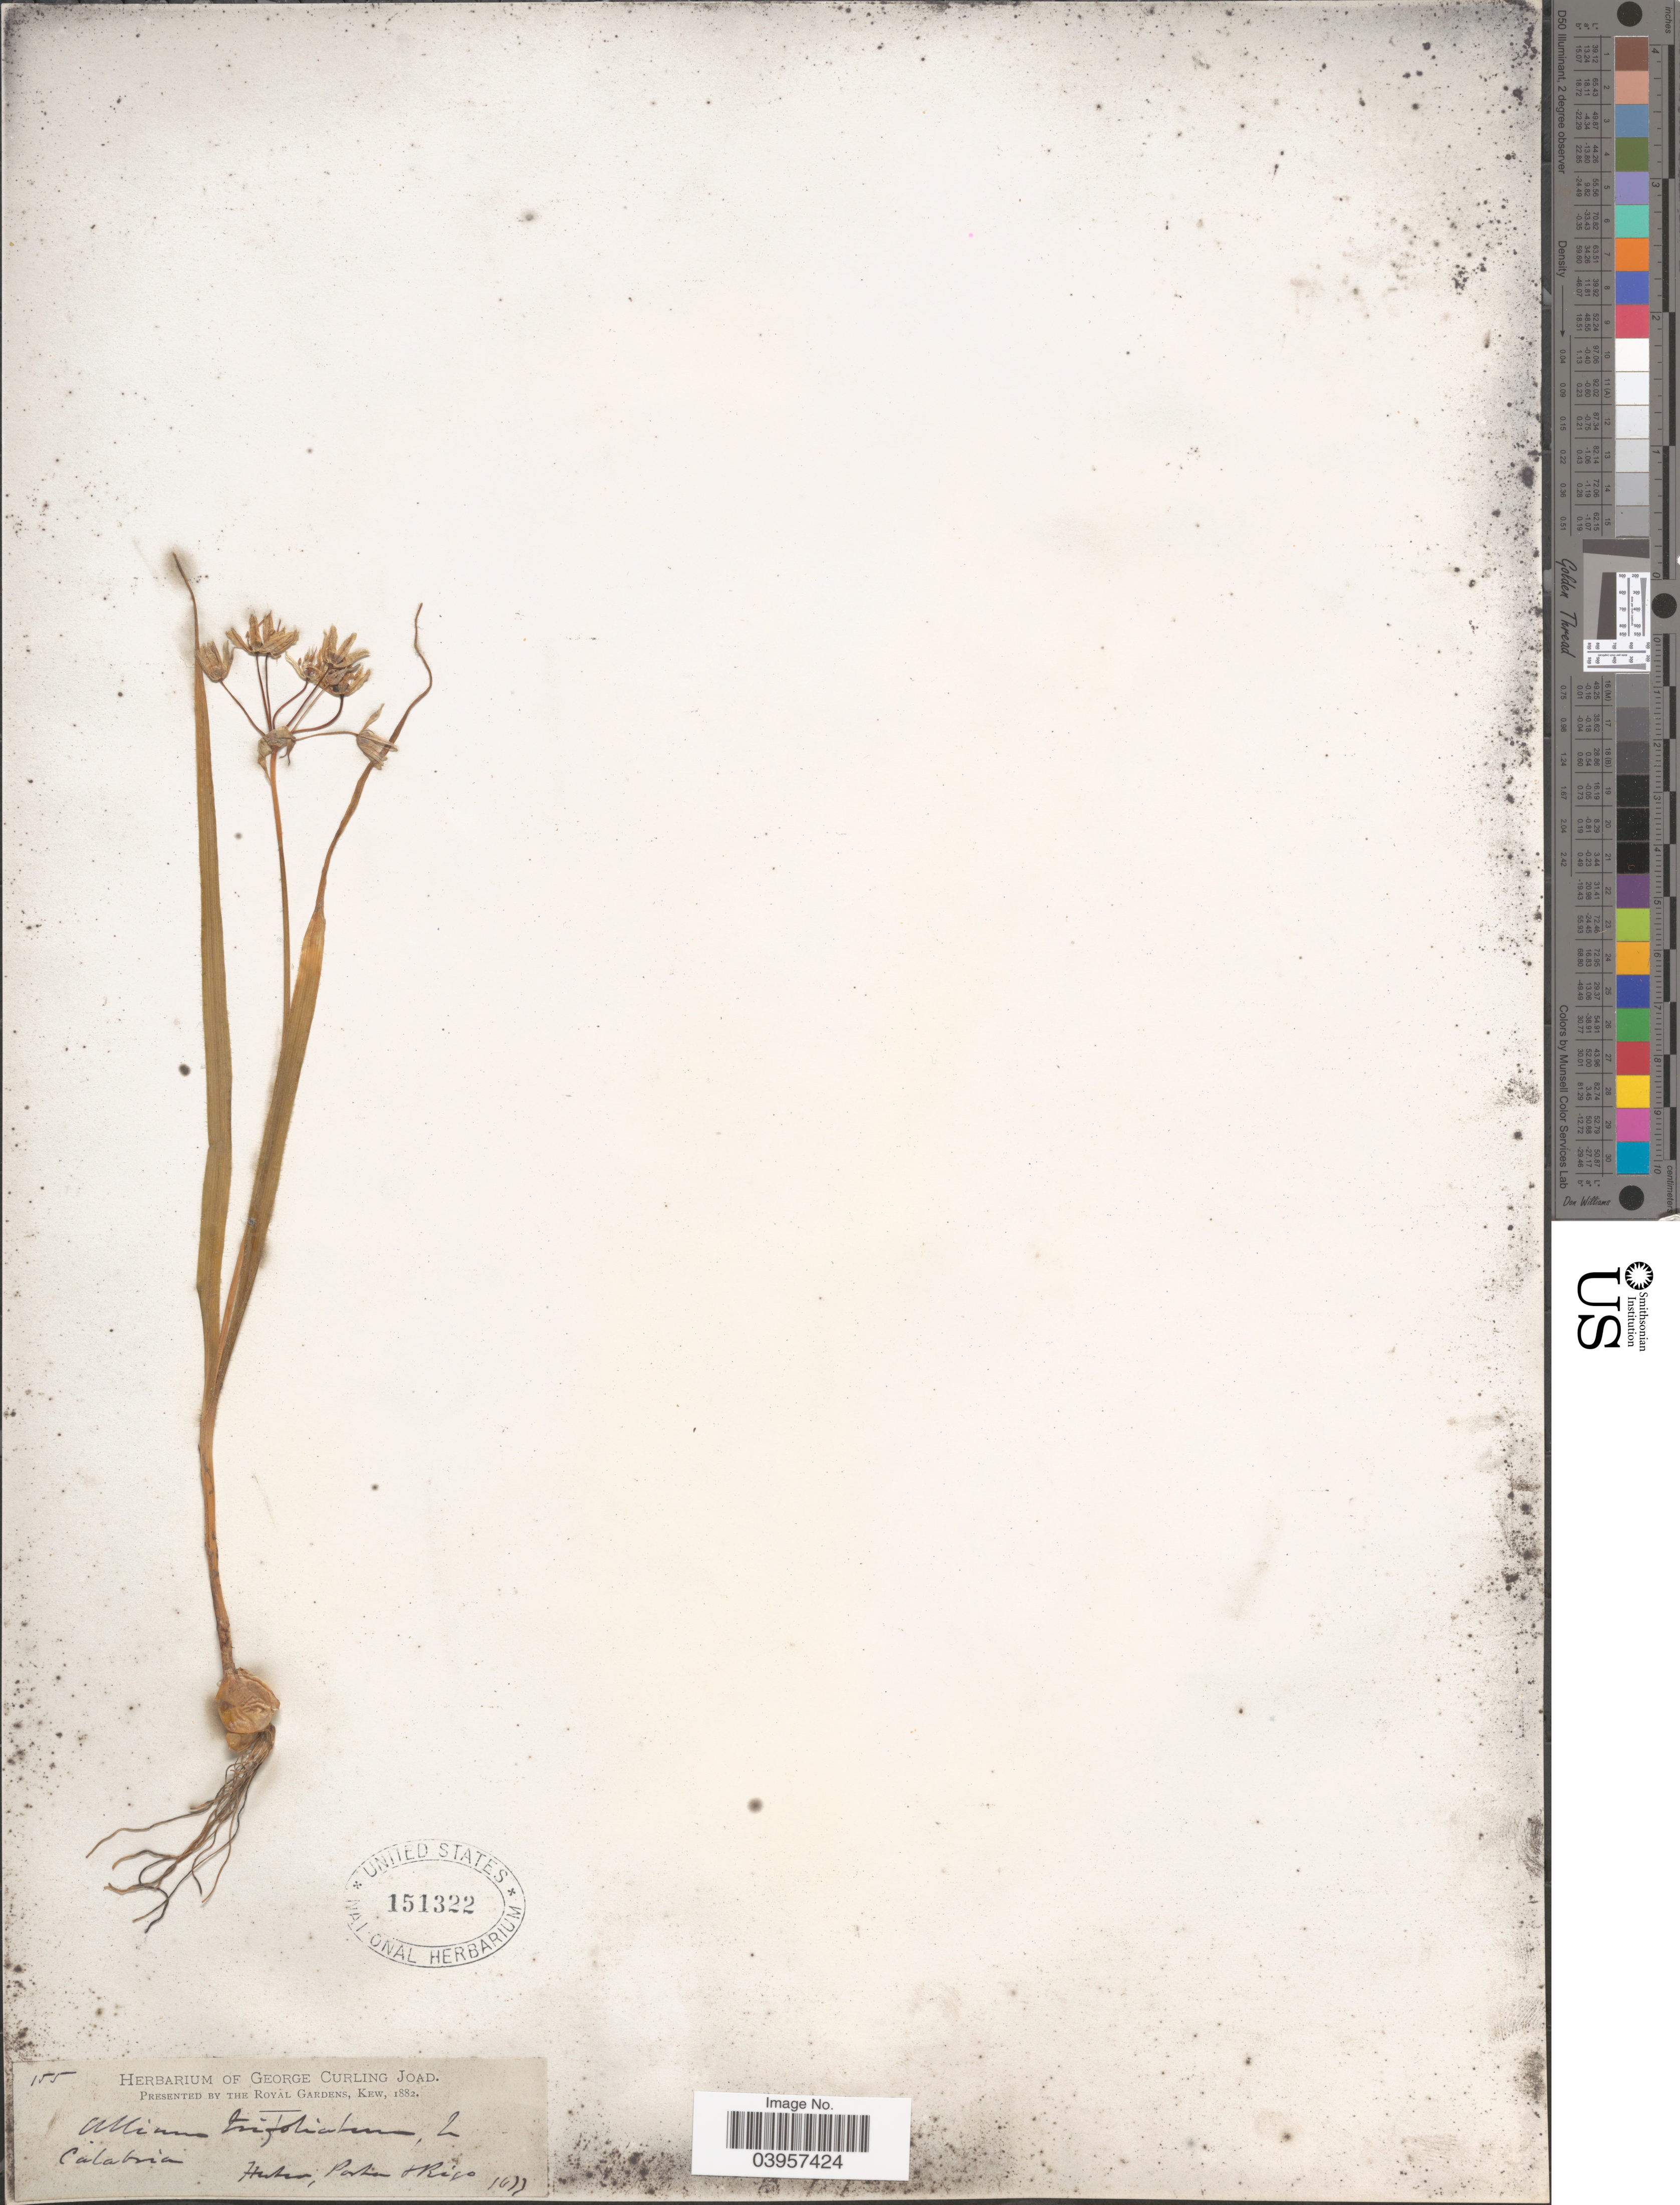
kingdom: Plantae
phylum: Tracheophyta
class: Liliopsida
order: Asparagales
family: Amaryllidaceae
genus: Allium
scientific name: Allium trifoliatum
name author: Cirillo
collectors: -. Huter, -- Porta & -- Rigo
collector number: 155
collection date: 1833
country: Italy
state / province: Calabria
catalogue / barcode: US 151322